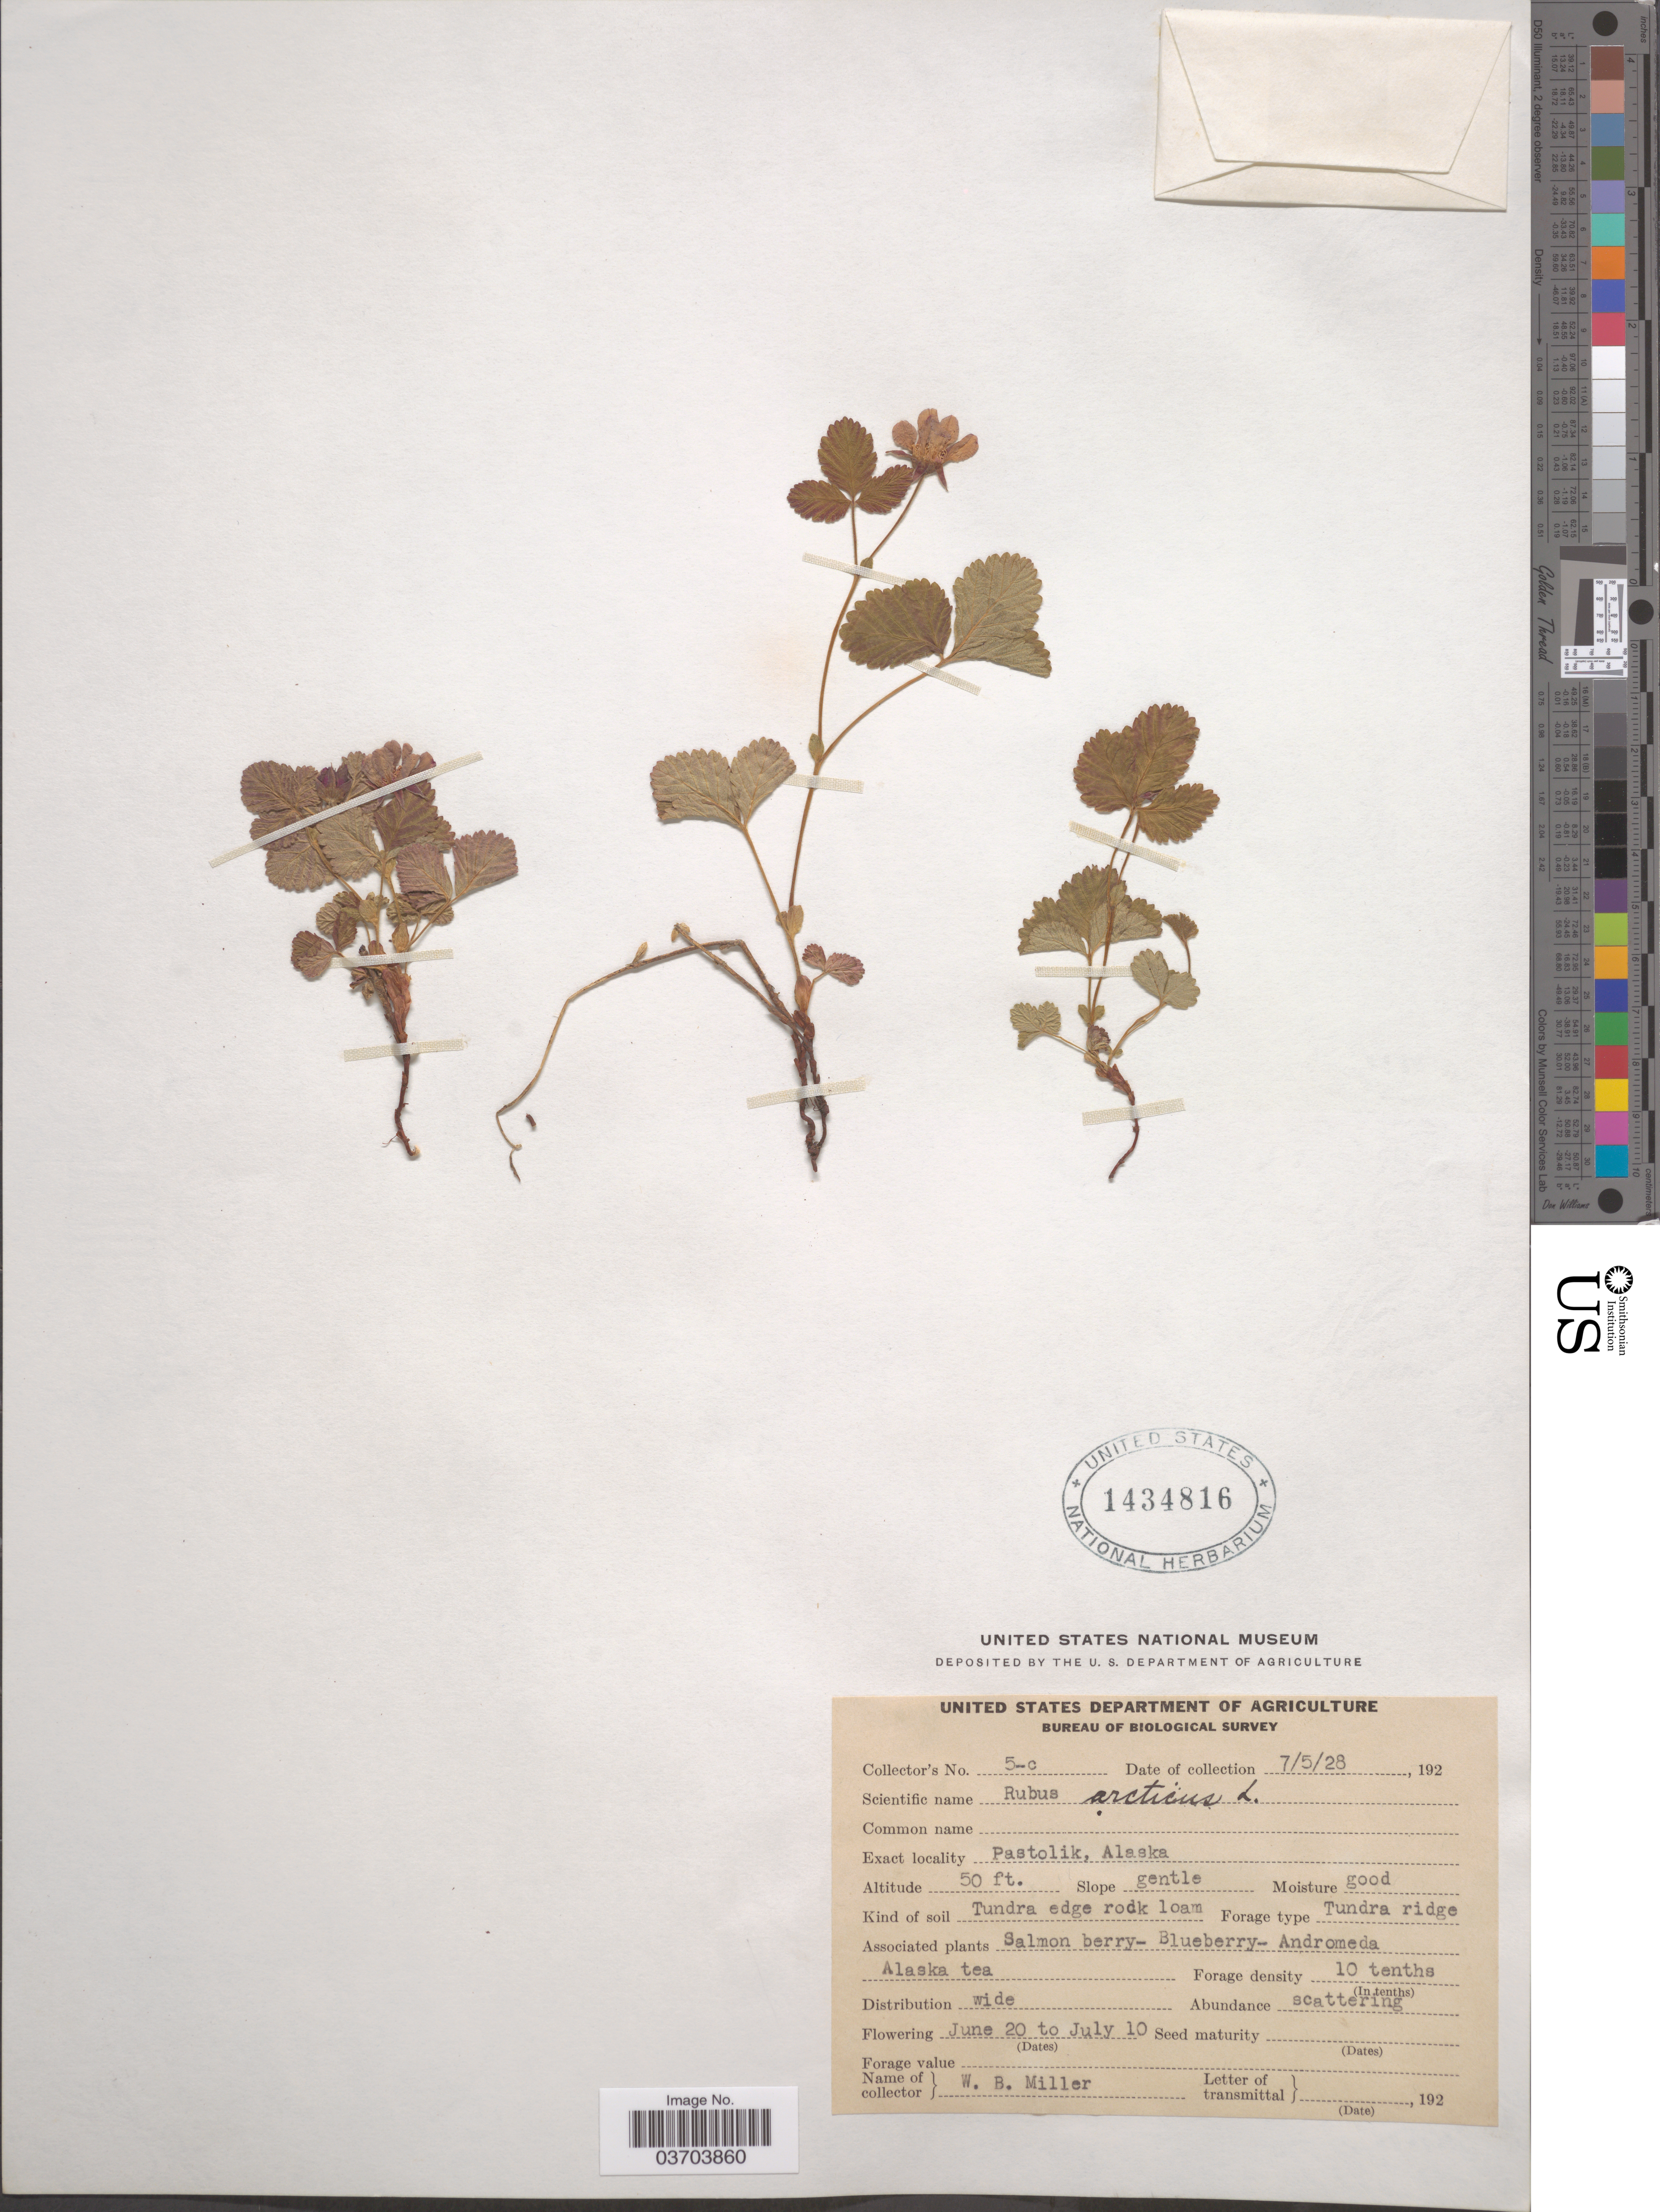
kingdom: Plantae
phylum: Tracheophyta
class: Magnoliopsida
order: Rosales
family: Rosaceae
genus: Rubus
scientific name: Rubus acaulis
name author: Michx.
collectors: W. Miller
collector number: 5-c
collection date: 1928-07-05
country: United States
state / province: Alaska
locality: Pastolik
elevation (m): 15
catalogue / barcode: US 1434816